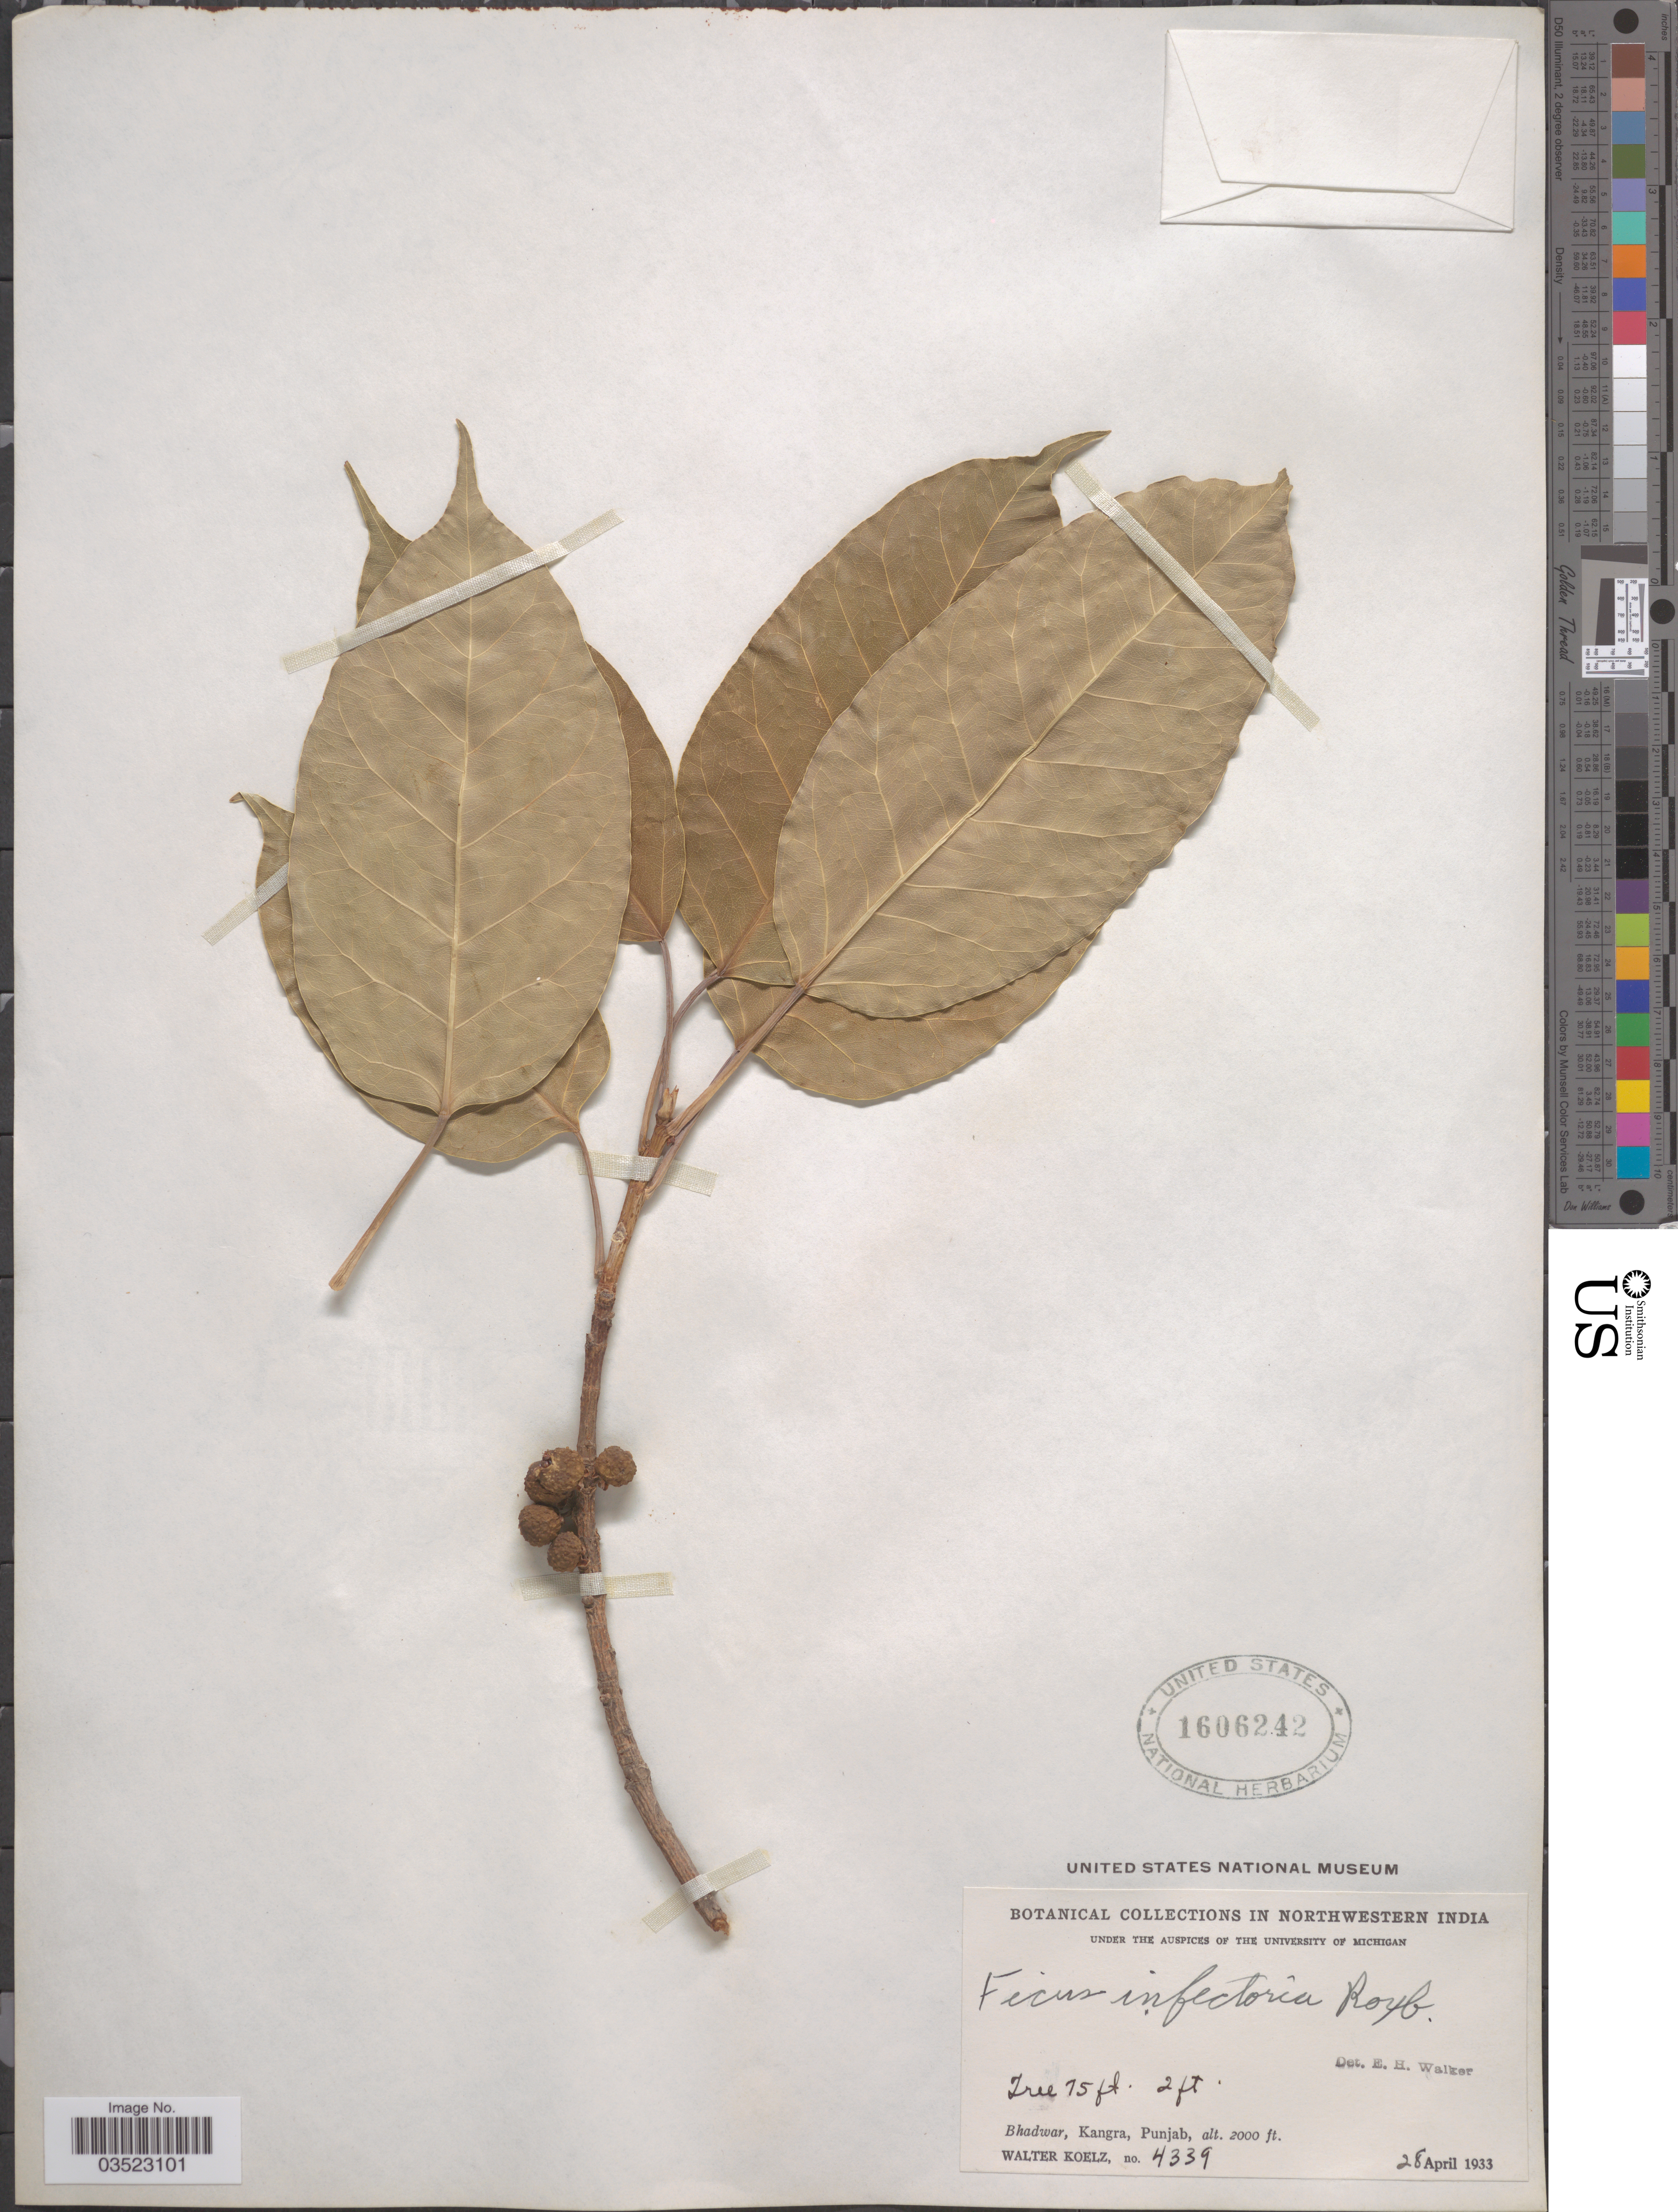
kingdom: Plantae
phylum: Tracheophyta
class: Magnoliopsida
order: Rosales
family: Moraceae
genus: Ficus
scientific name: Ficus virens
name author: Aiton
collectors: W. N. Koelz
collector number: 4339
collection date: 1933-04-28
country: India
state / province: Punjab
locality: Northwestern India. Bhadwar, Kangra.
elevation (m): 610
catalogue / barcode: US 1606242